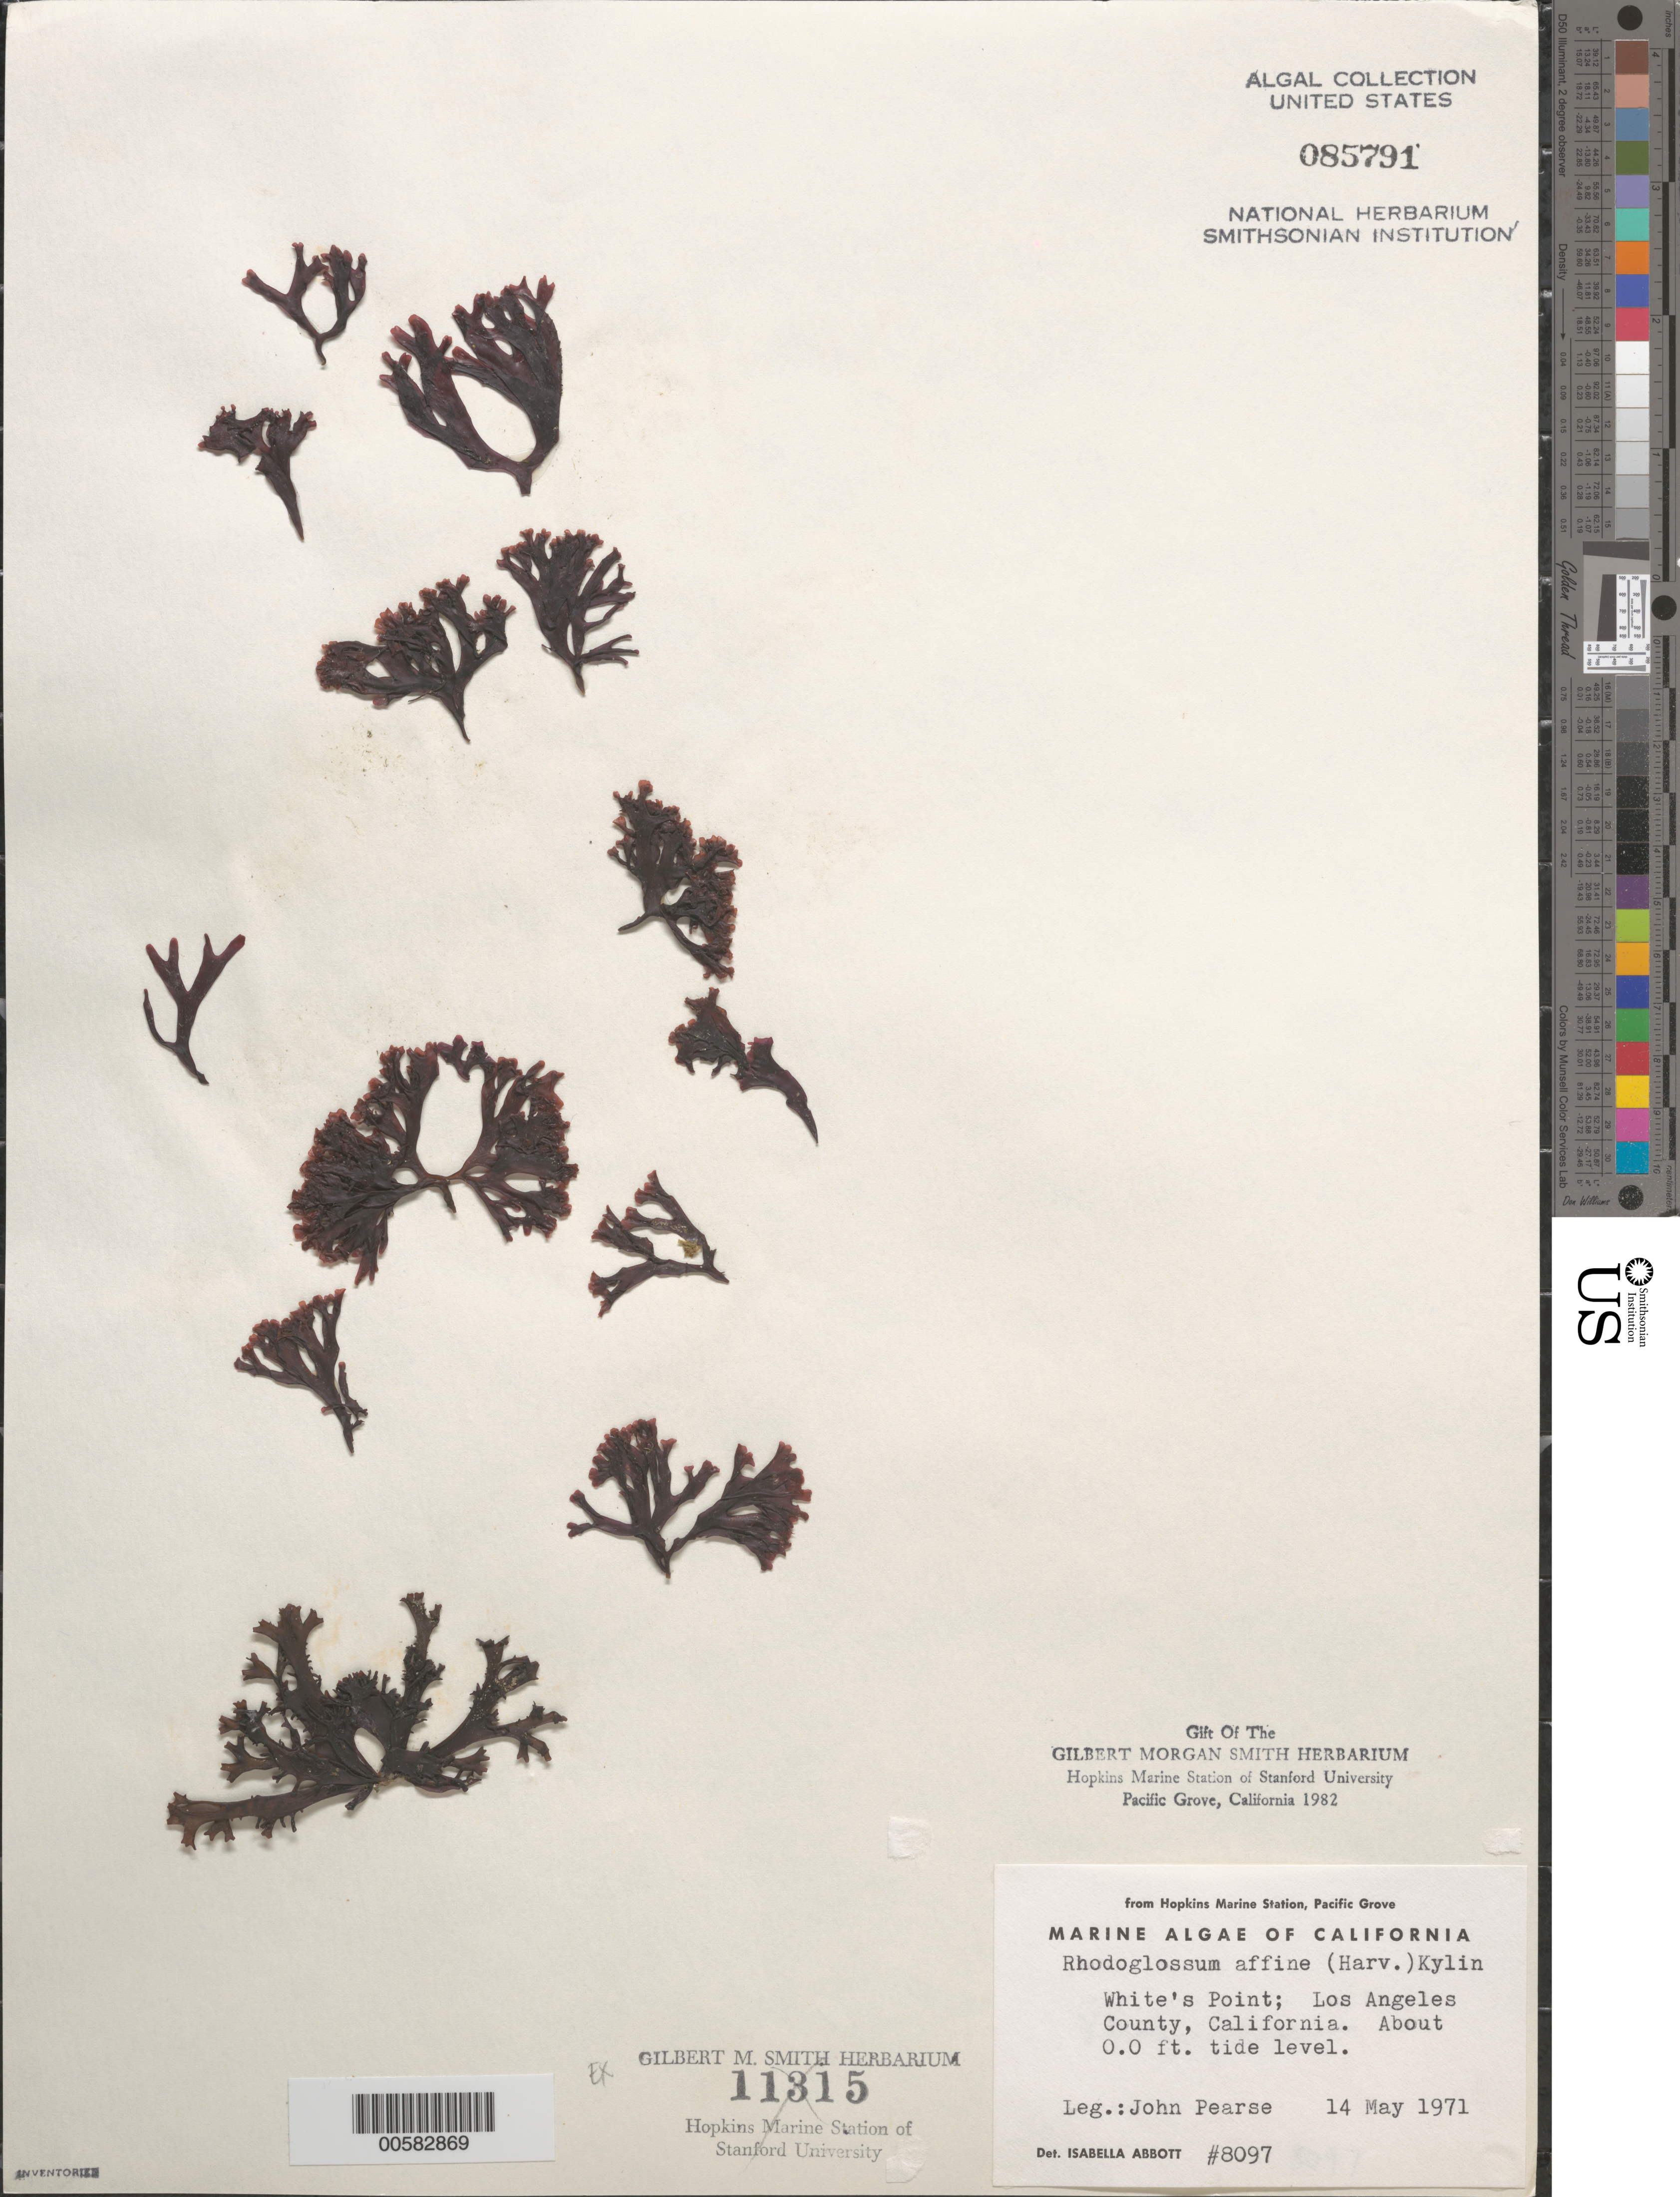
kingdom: Plantae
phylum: Rhodophyta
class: Florideophyceae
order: Gigartinales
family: Gigartinaceae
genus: Mazzaella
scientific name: Mazzaella affinis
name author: (Harvey) Fredericq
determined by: Algae name updating Project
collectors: J. Pearse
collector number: IAA 8097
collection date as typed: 14 May 1971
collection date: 1971-05-14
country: United States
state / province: California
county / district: Los Angeles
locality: White's Point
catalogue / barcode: US 85791